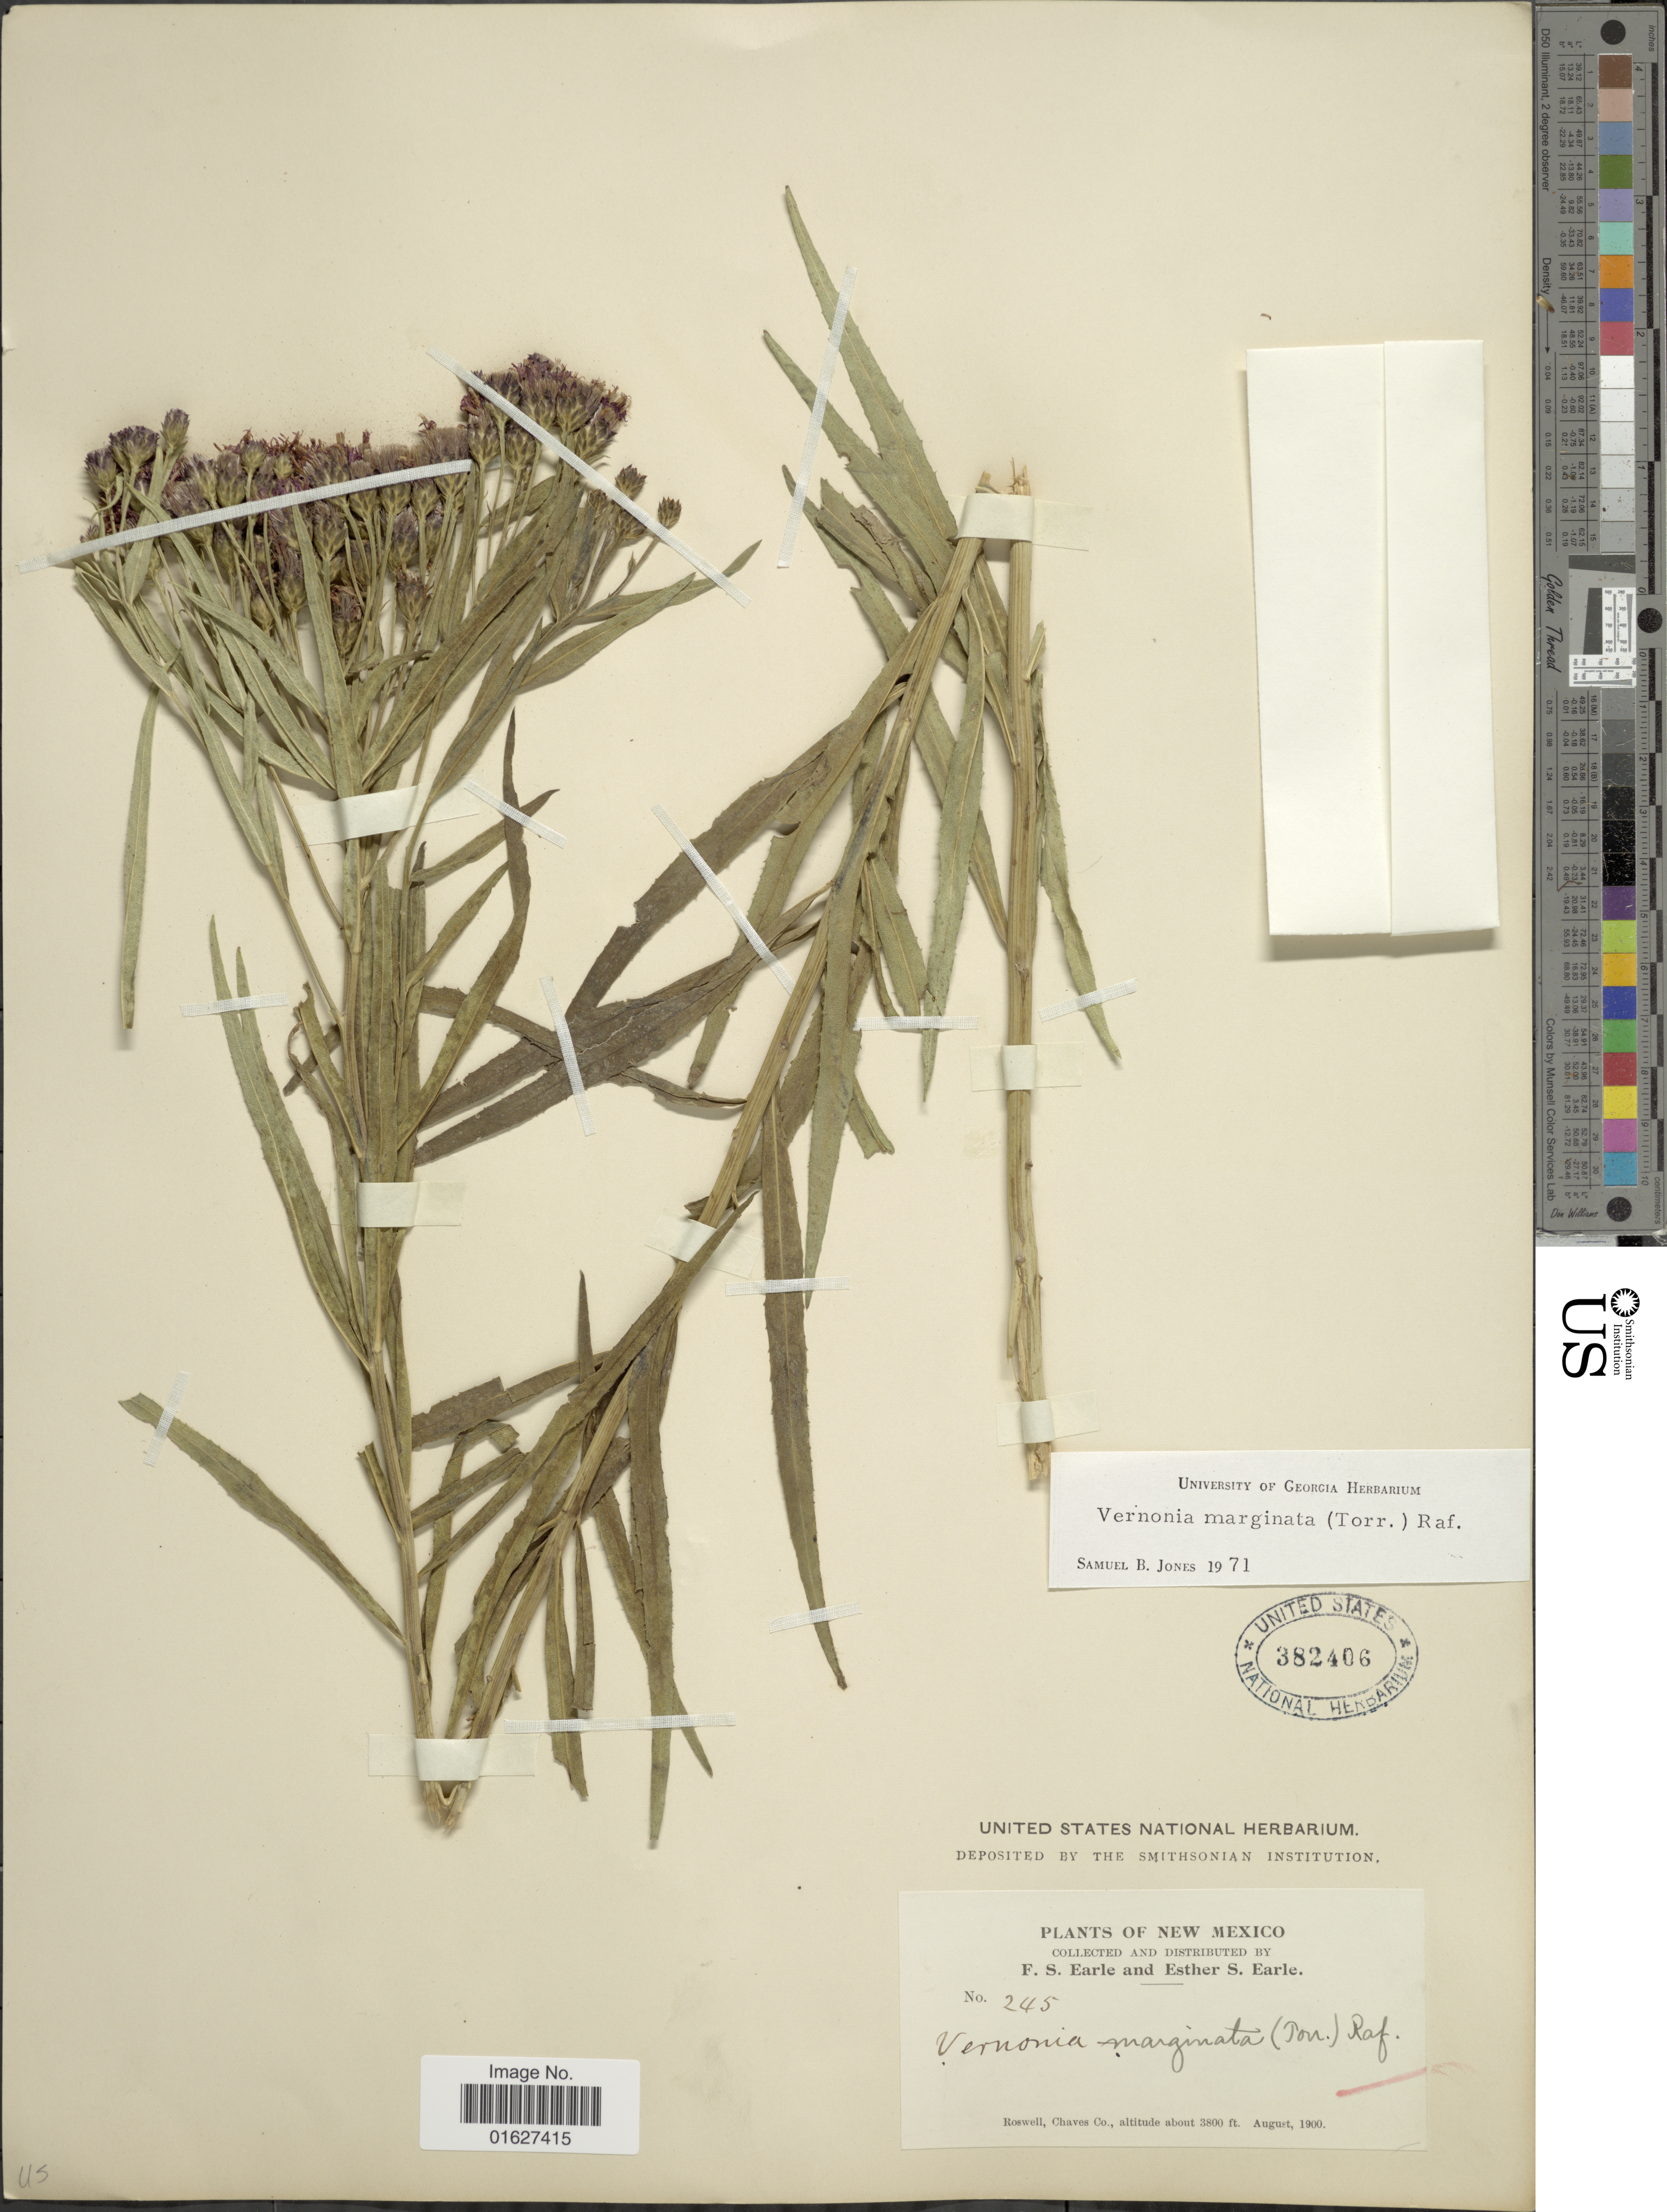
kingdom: Plantae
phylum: Tracheophyta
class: Magnoliopsida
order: Asterales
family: Asteraceae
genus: Vernonia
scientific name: Vernonia marginata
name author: (Torr.) Raf.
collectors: F. S. Earle & E. S. Earle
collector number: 245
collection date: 1900-08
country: United States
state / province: New Mexico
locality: New Mexico. Rosswell, Chaves Co.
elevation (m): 1158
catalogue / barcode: US 382406